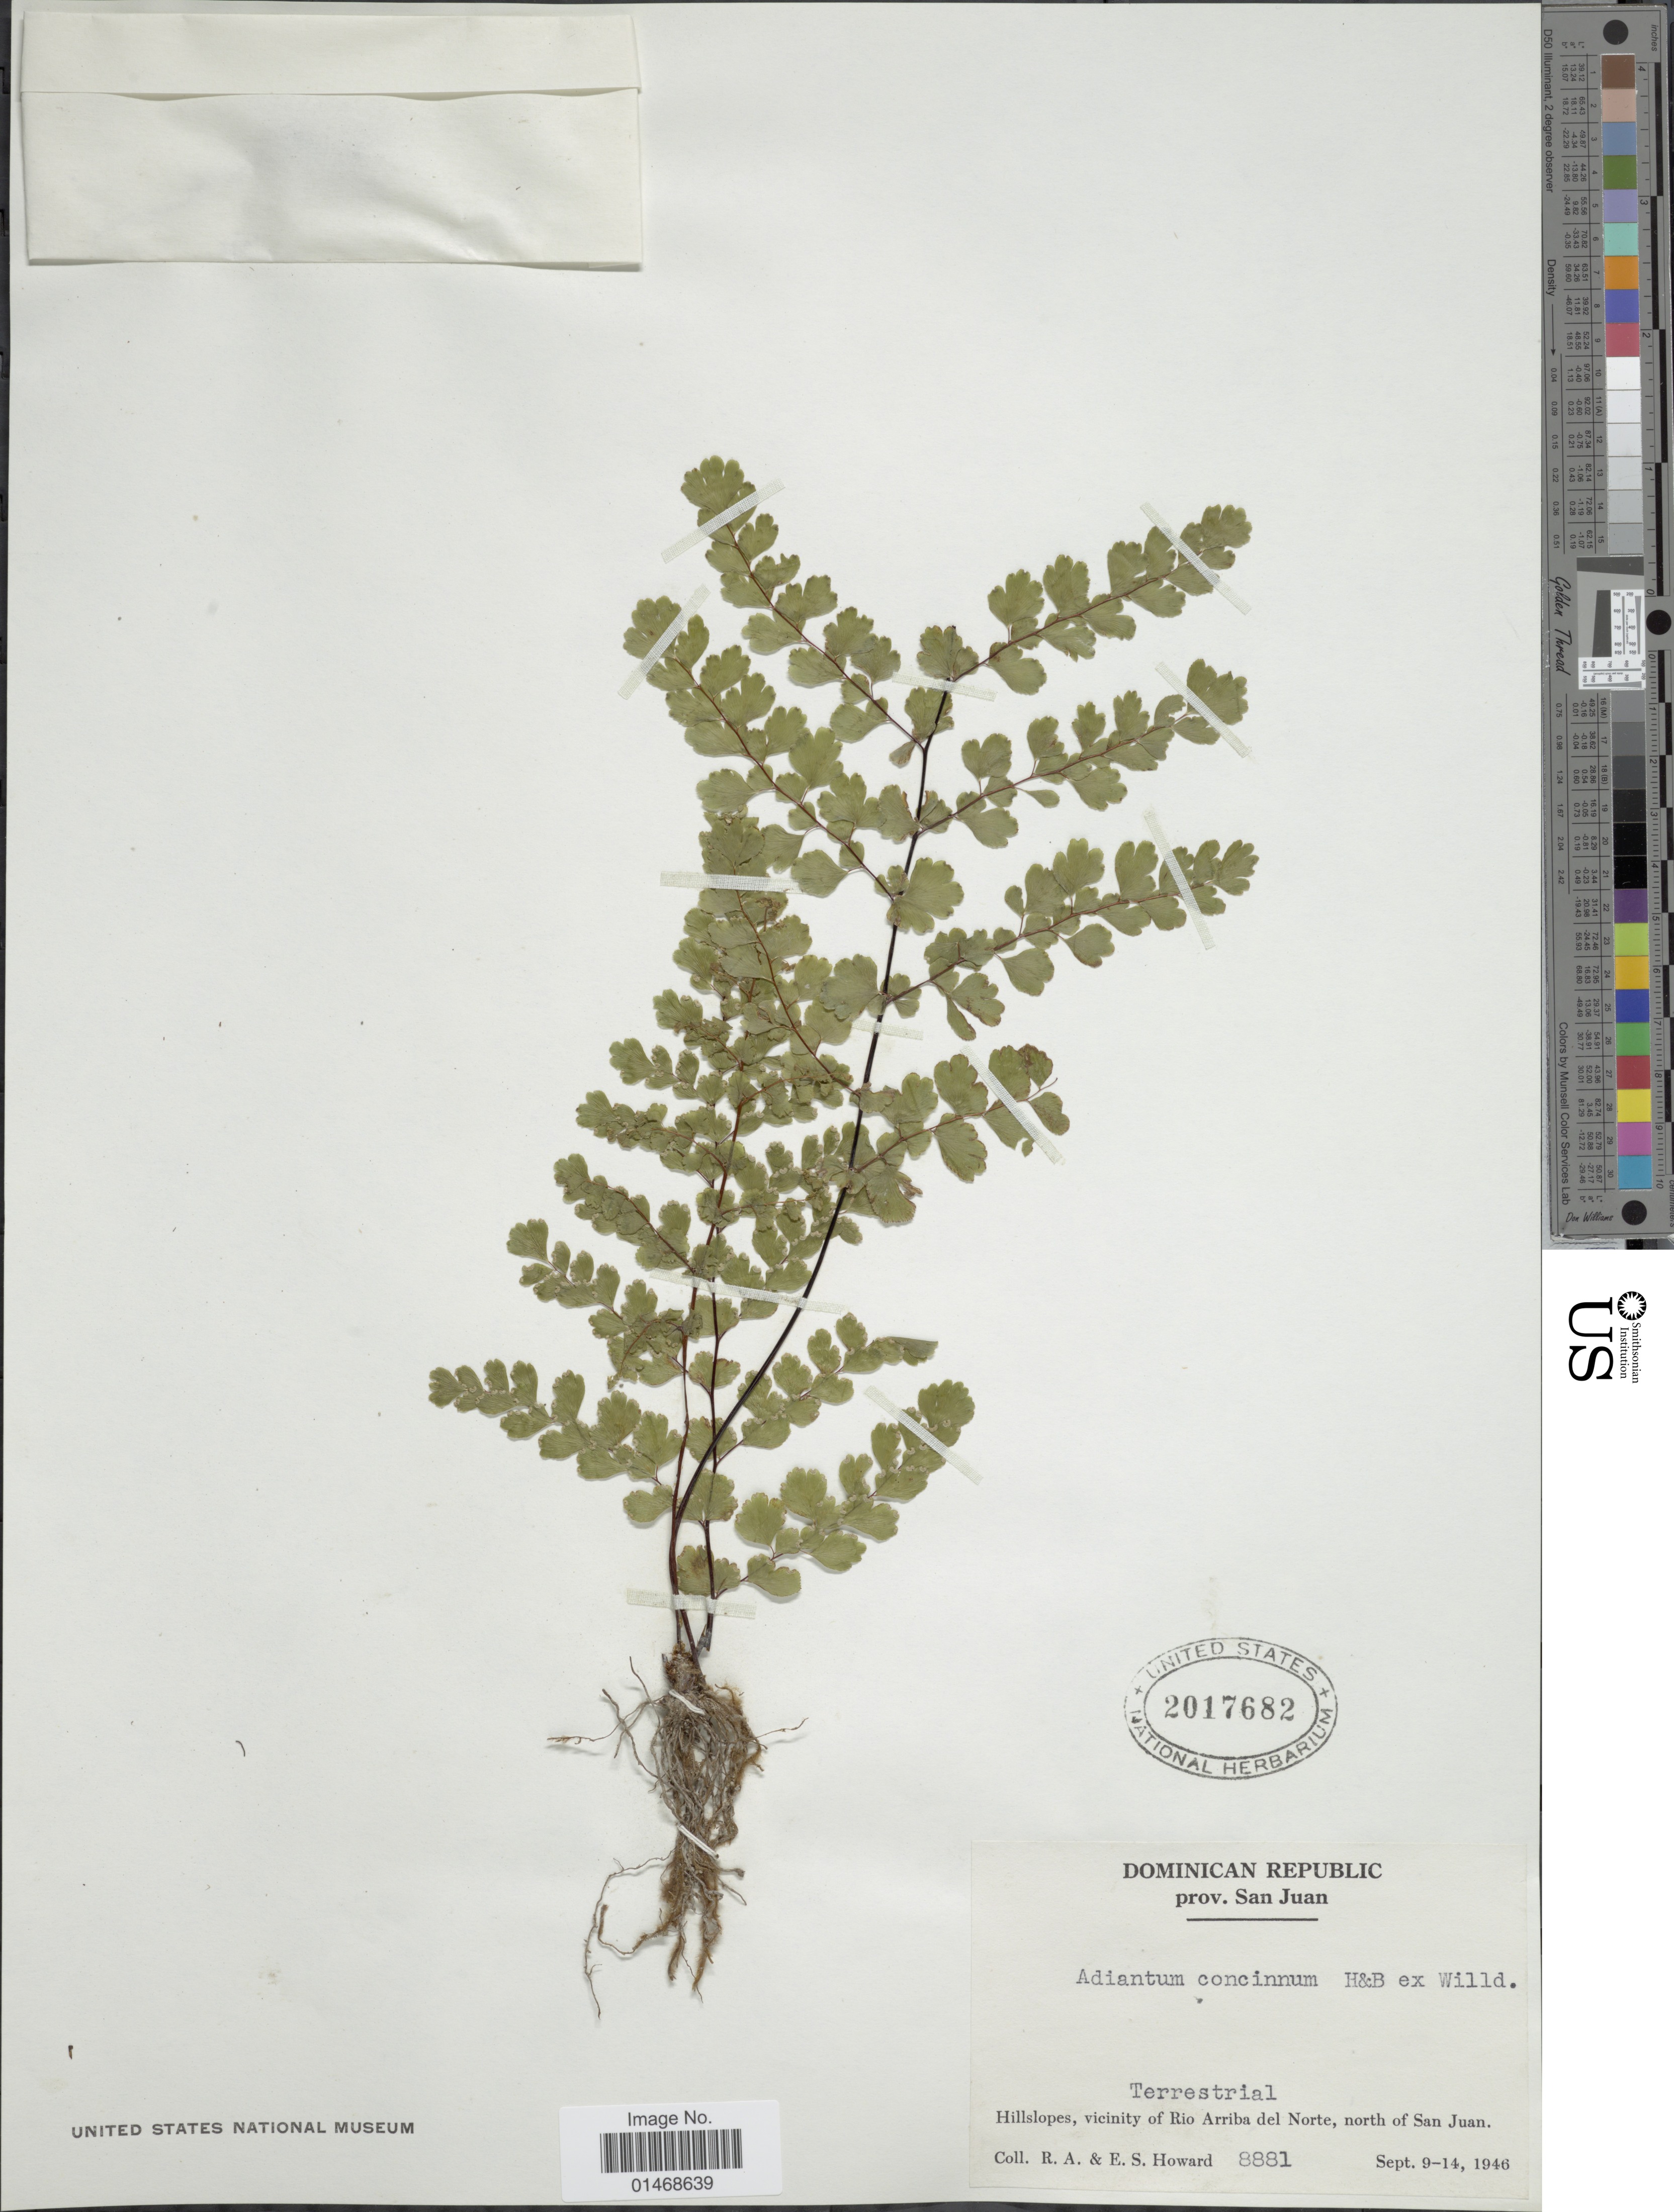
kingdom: Plantae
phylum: Tracheophyta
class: Polypodiopsida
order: Polypodiales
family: Pteridaceae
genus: Adiantum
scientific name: Adiantum concinnum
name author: Humb. & Bonpl. ex Willd.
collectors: R. A. Howard & E. S. Howard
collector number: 8881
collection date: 1946-09-09/1946-09-14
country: Dominican Republic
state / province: San Juan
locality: Hillslopes,vicinity of Rio Arriba del Norte, north of San Juan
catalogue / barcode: US 2017682